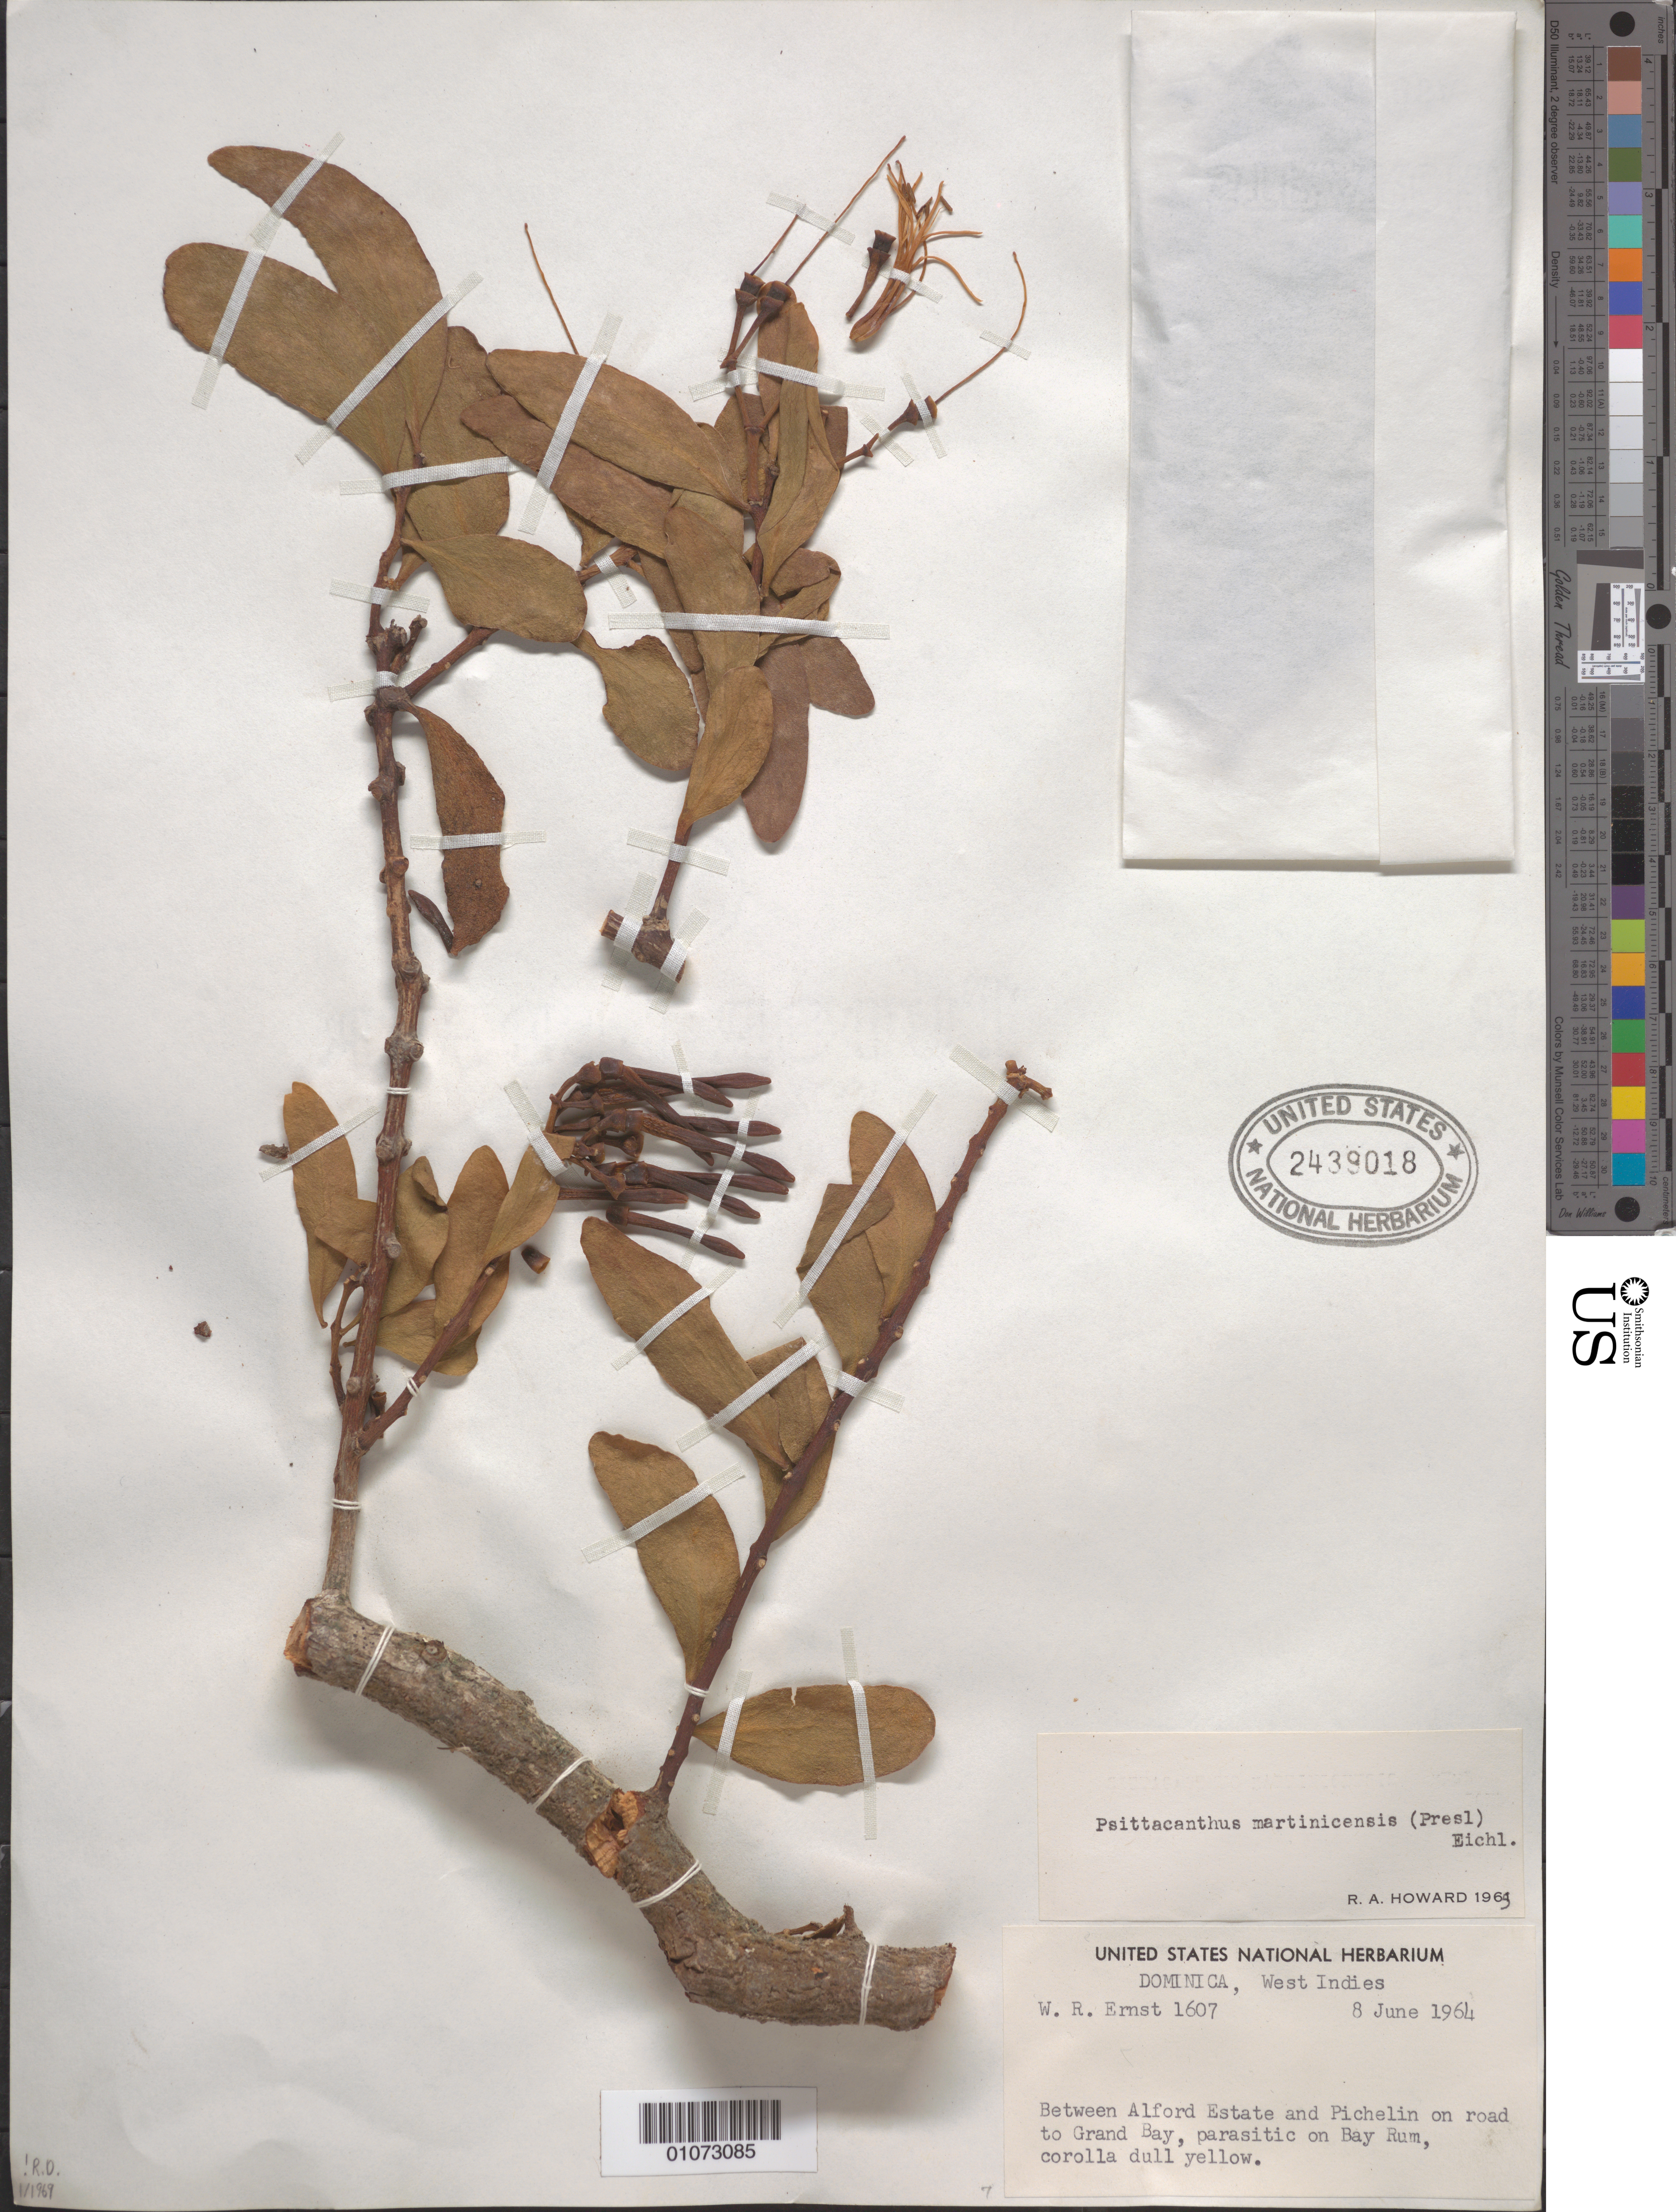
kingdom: Plantae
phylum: Tracheophyta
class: Magnoliopsida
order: Santalales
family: Loranthaceae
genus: Psittacanthus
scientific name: Psittacanthus martinicensis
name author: (C. Presl ex Schult. f.) Eichler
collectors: W. R. Ernst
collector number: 2102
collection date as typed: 08 Jun 1964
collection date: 1964-06-08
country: Dominica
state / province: St. Patrick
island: Dominica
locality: Between Alford Estate and Pichelin on road to Grand Bay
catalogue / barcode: US 2439018